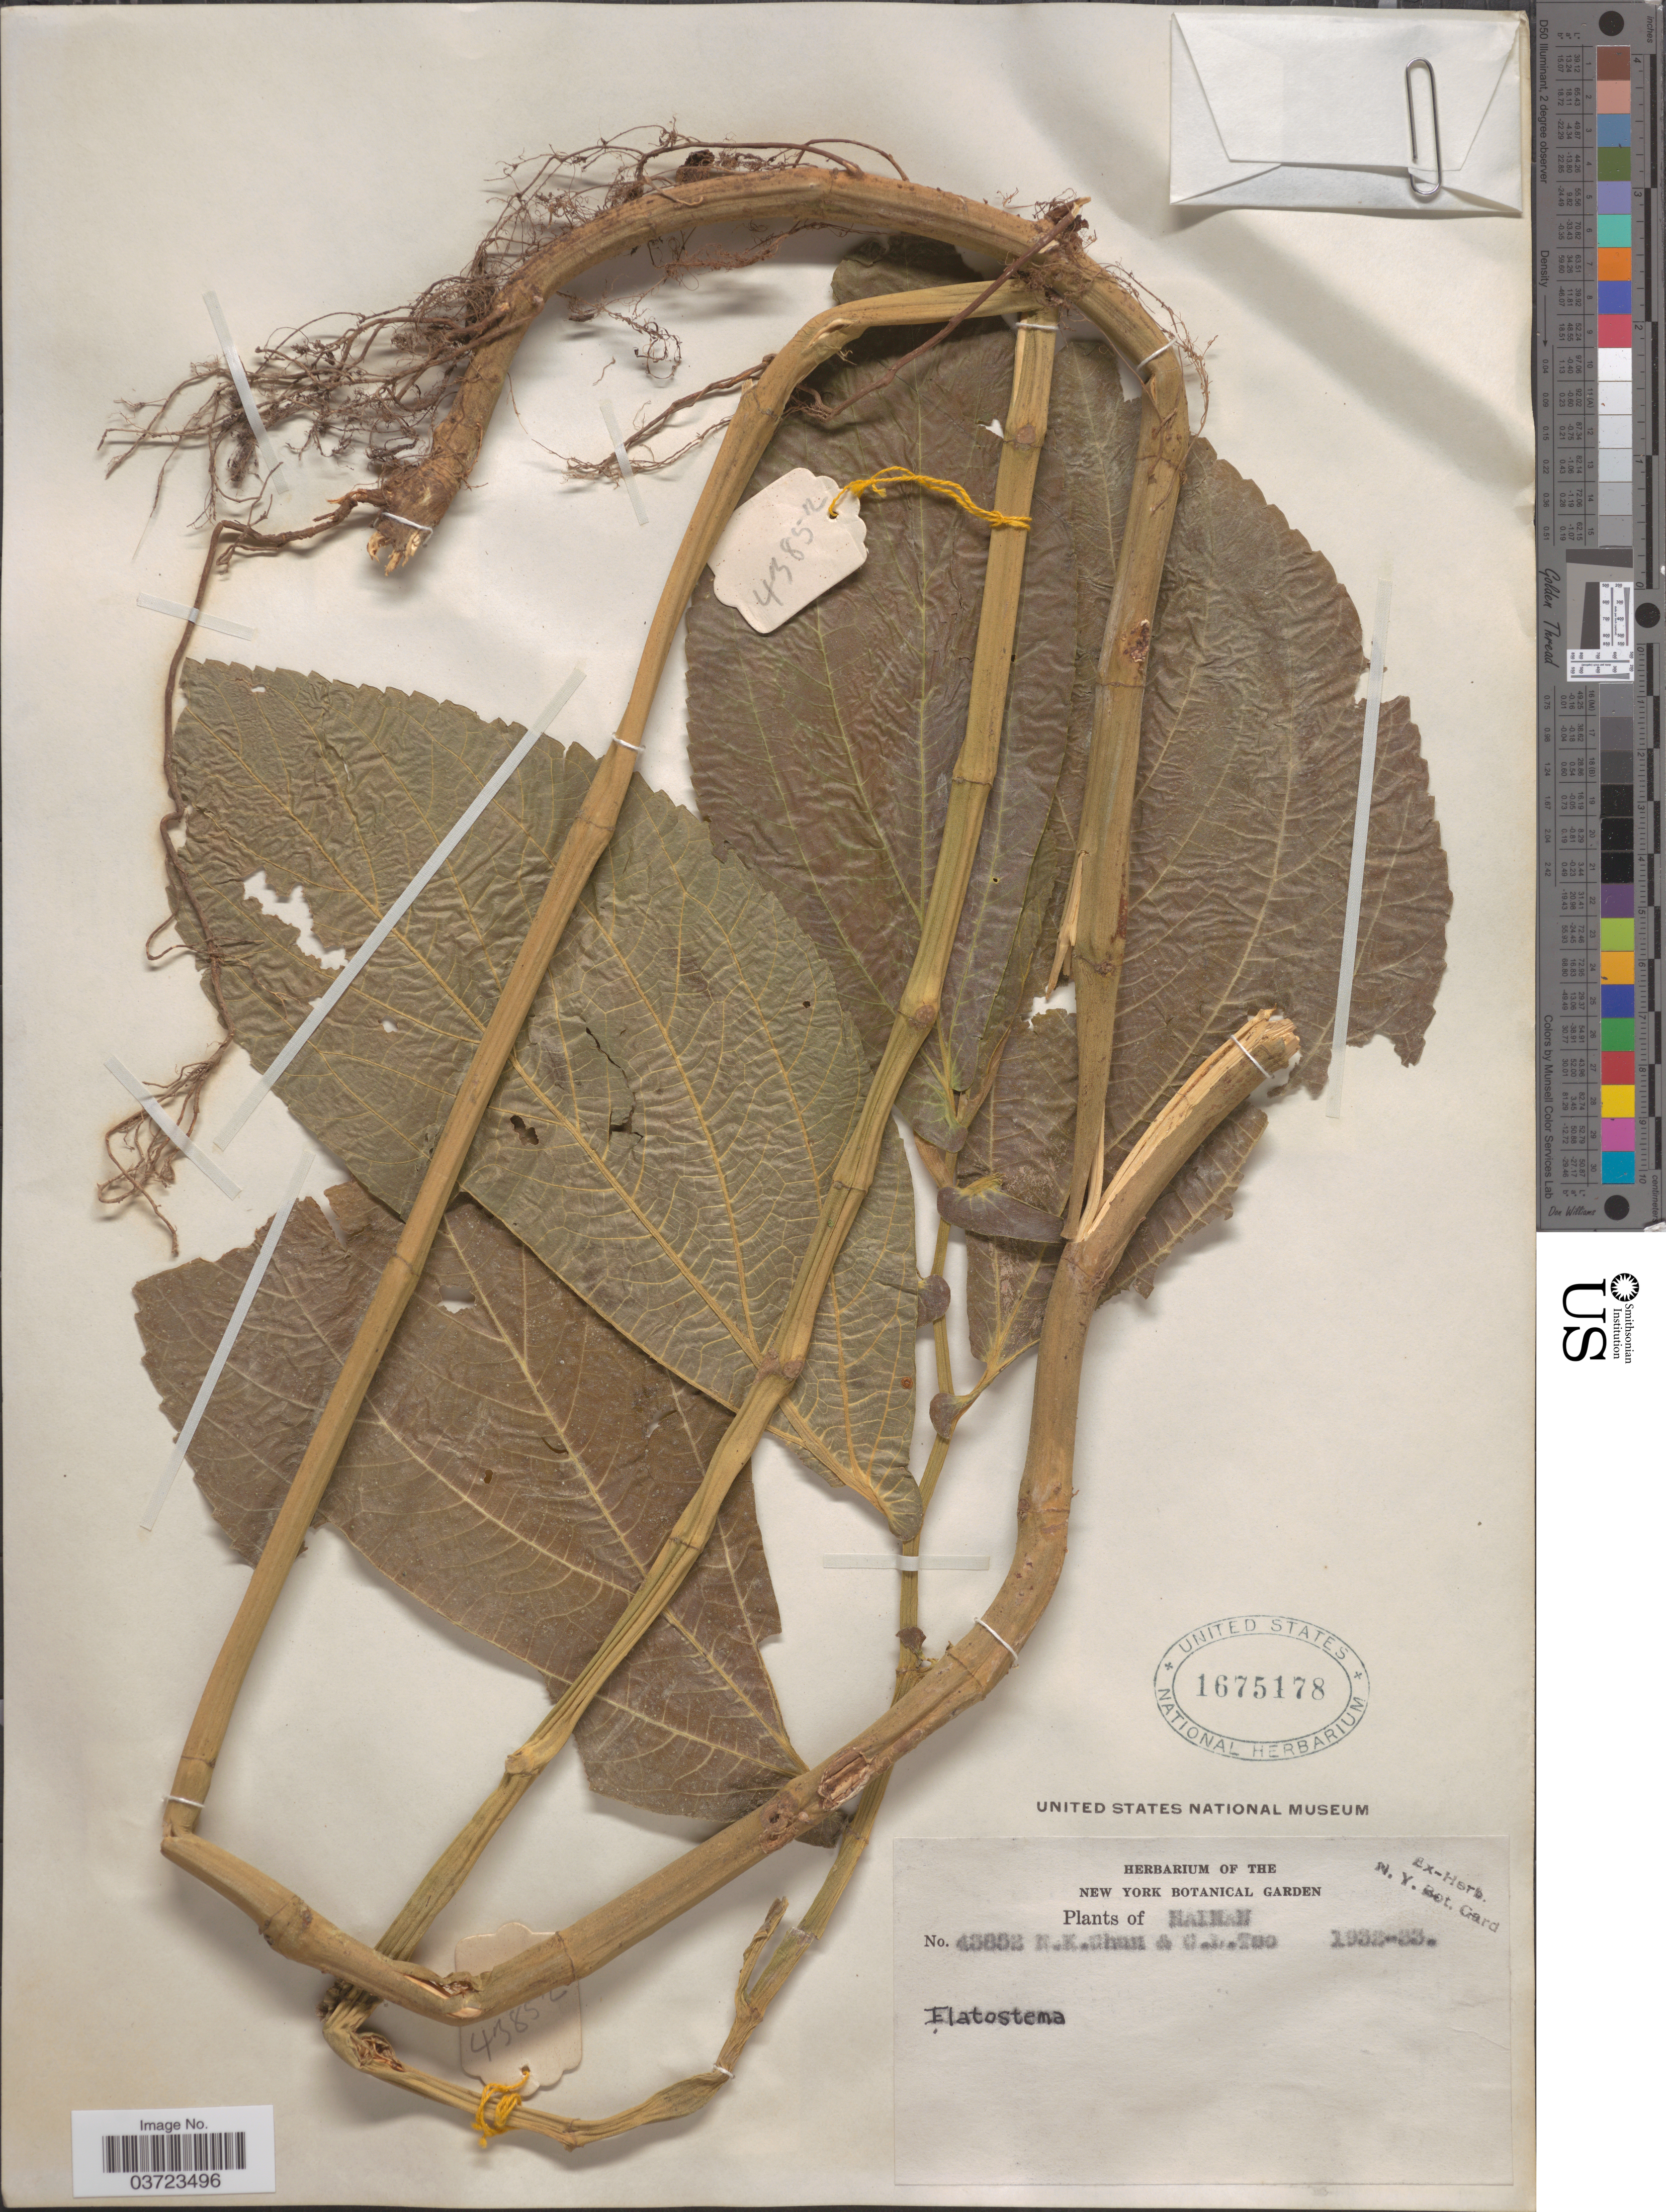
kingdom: Plantae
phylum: Tracheophyta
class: Magnoliopsida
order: Rosales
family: Urticaceae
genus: Elatostema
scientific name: Elatostema sp.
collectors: N. K. Chun & C. Tso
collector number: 43852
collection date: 1932/1933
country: China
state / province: Hainan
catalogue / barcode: US 1675178